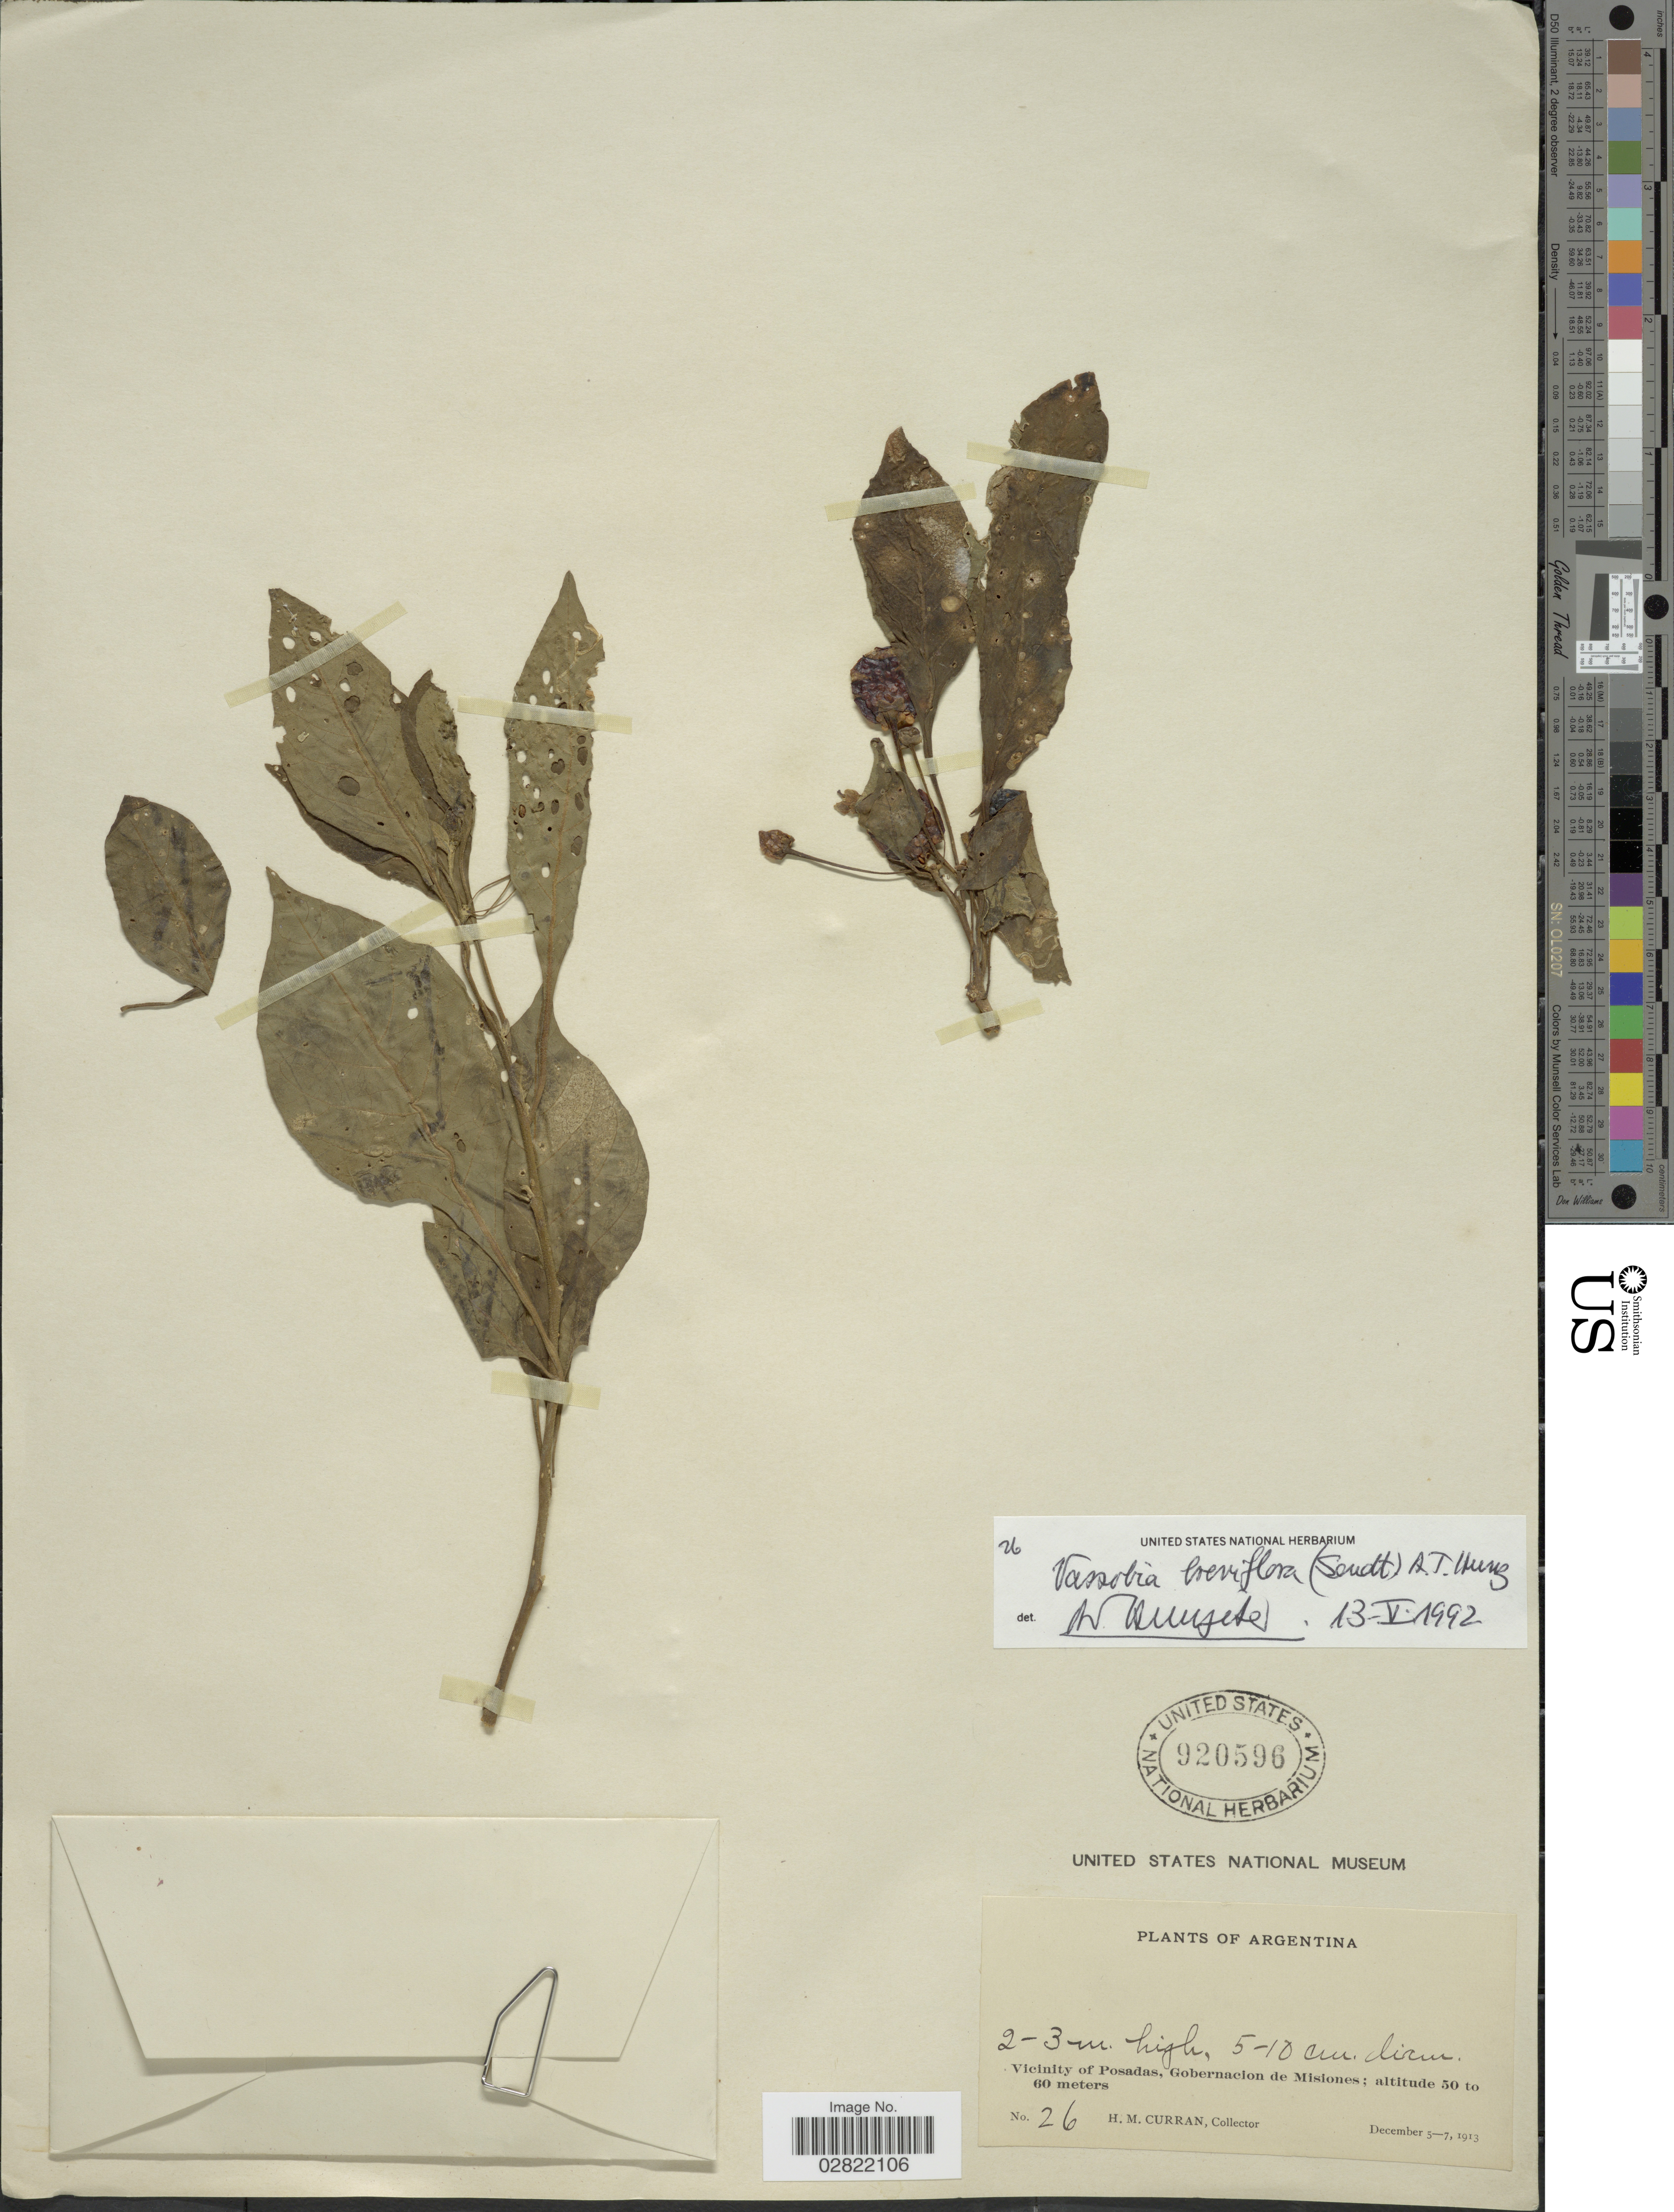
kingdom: Plantae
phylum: Tracheophyta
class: Magnoliopsida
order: Solanales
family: Solanaceae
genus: Vassobia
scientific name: Vassobia breviflora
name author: (Sendt.) Hunz.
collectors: H. M. Curran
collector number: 26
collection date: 1913-12-05/1913-12-07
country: Argentina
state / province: Misiones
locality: Vicinity of Posadas, Gobernacion de Misiones.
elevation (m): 50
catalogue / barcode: US 920596